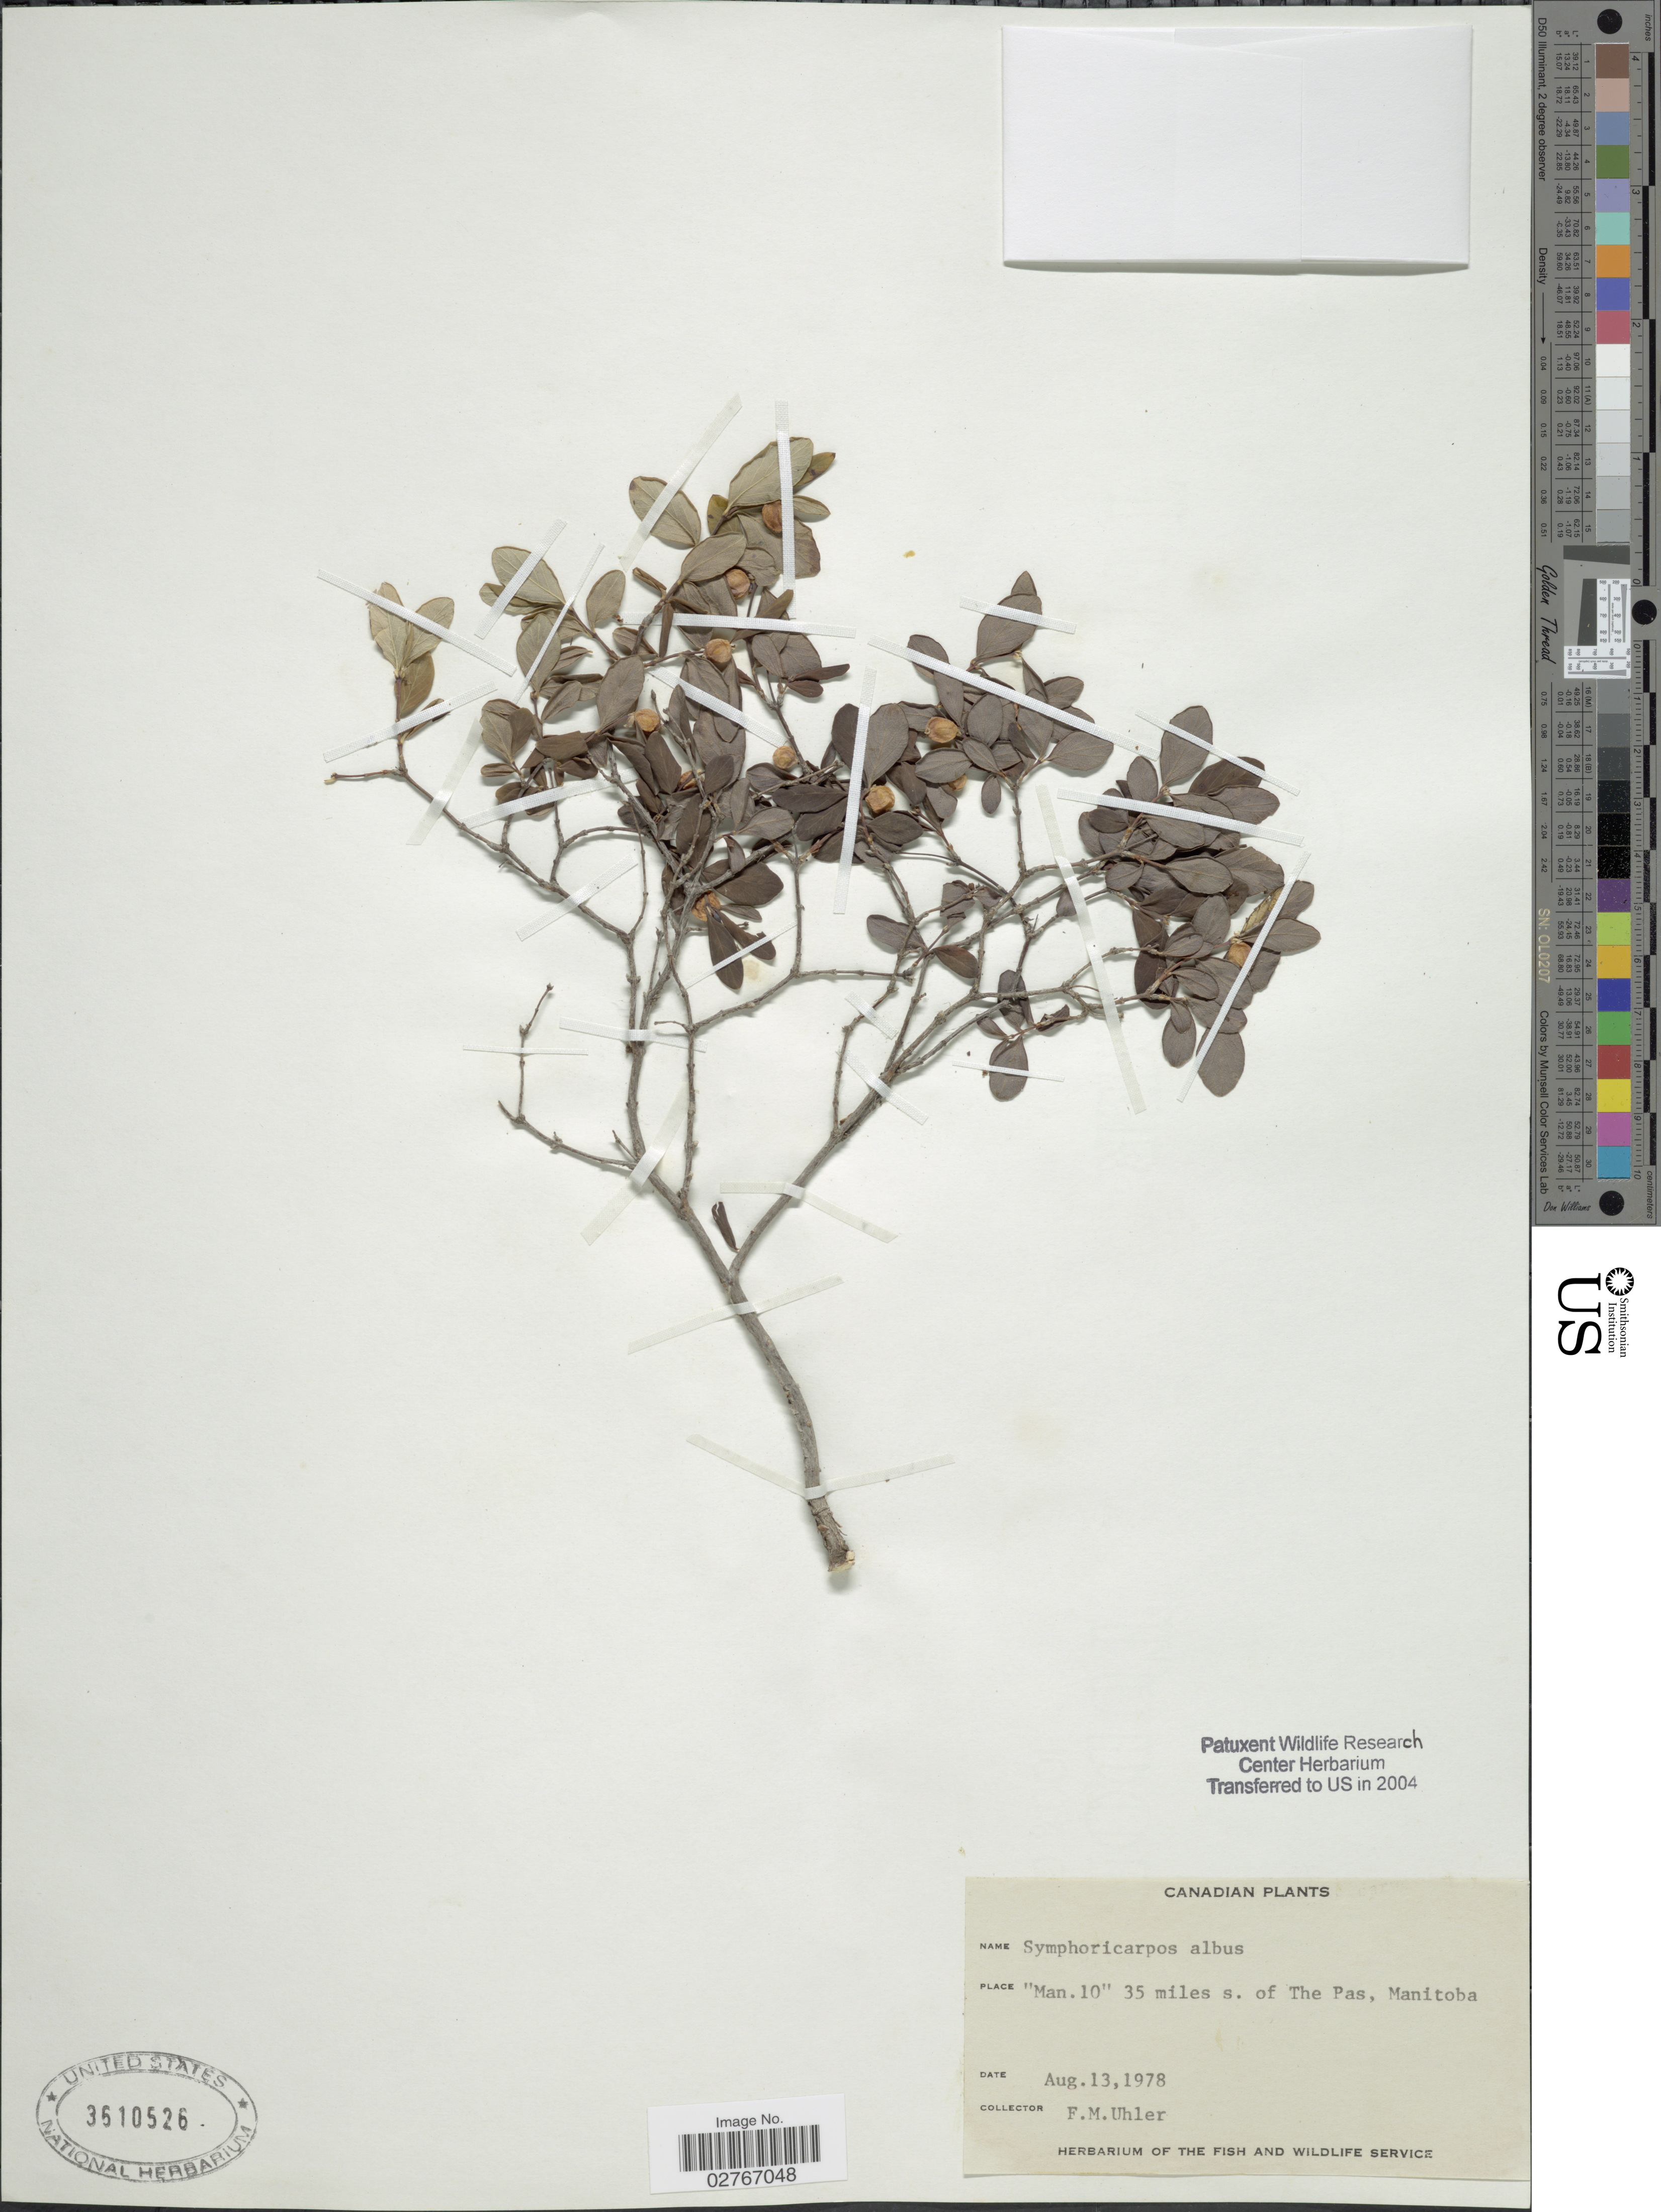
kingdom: Plantae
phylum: Tracheophyta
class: Magnoliopsida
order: Dipsacales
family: Caprifoliaceae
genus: Symphoricarpos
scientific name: Symphoricarpos albus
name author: (L.) S.F. Blake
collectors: F. M. Uhler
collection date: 1978-08-13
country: Canada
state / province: Manitoba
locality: Man.10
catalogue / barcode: US 3610526